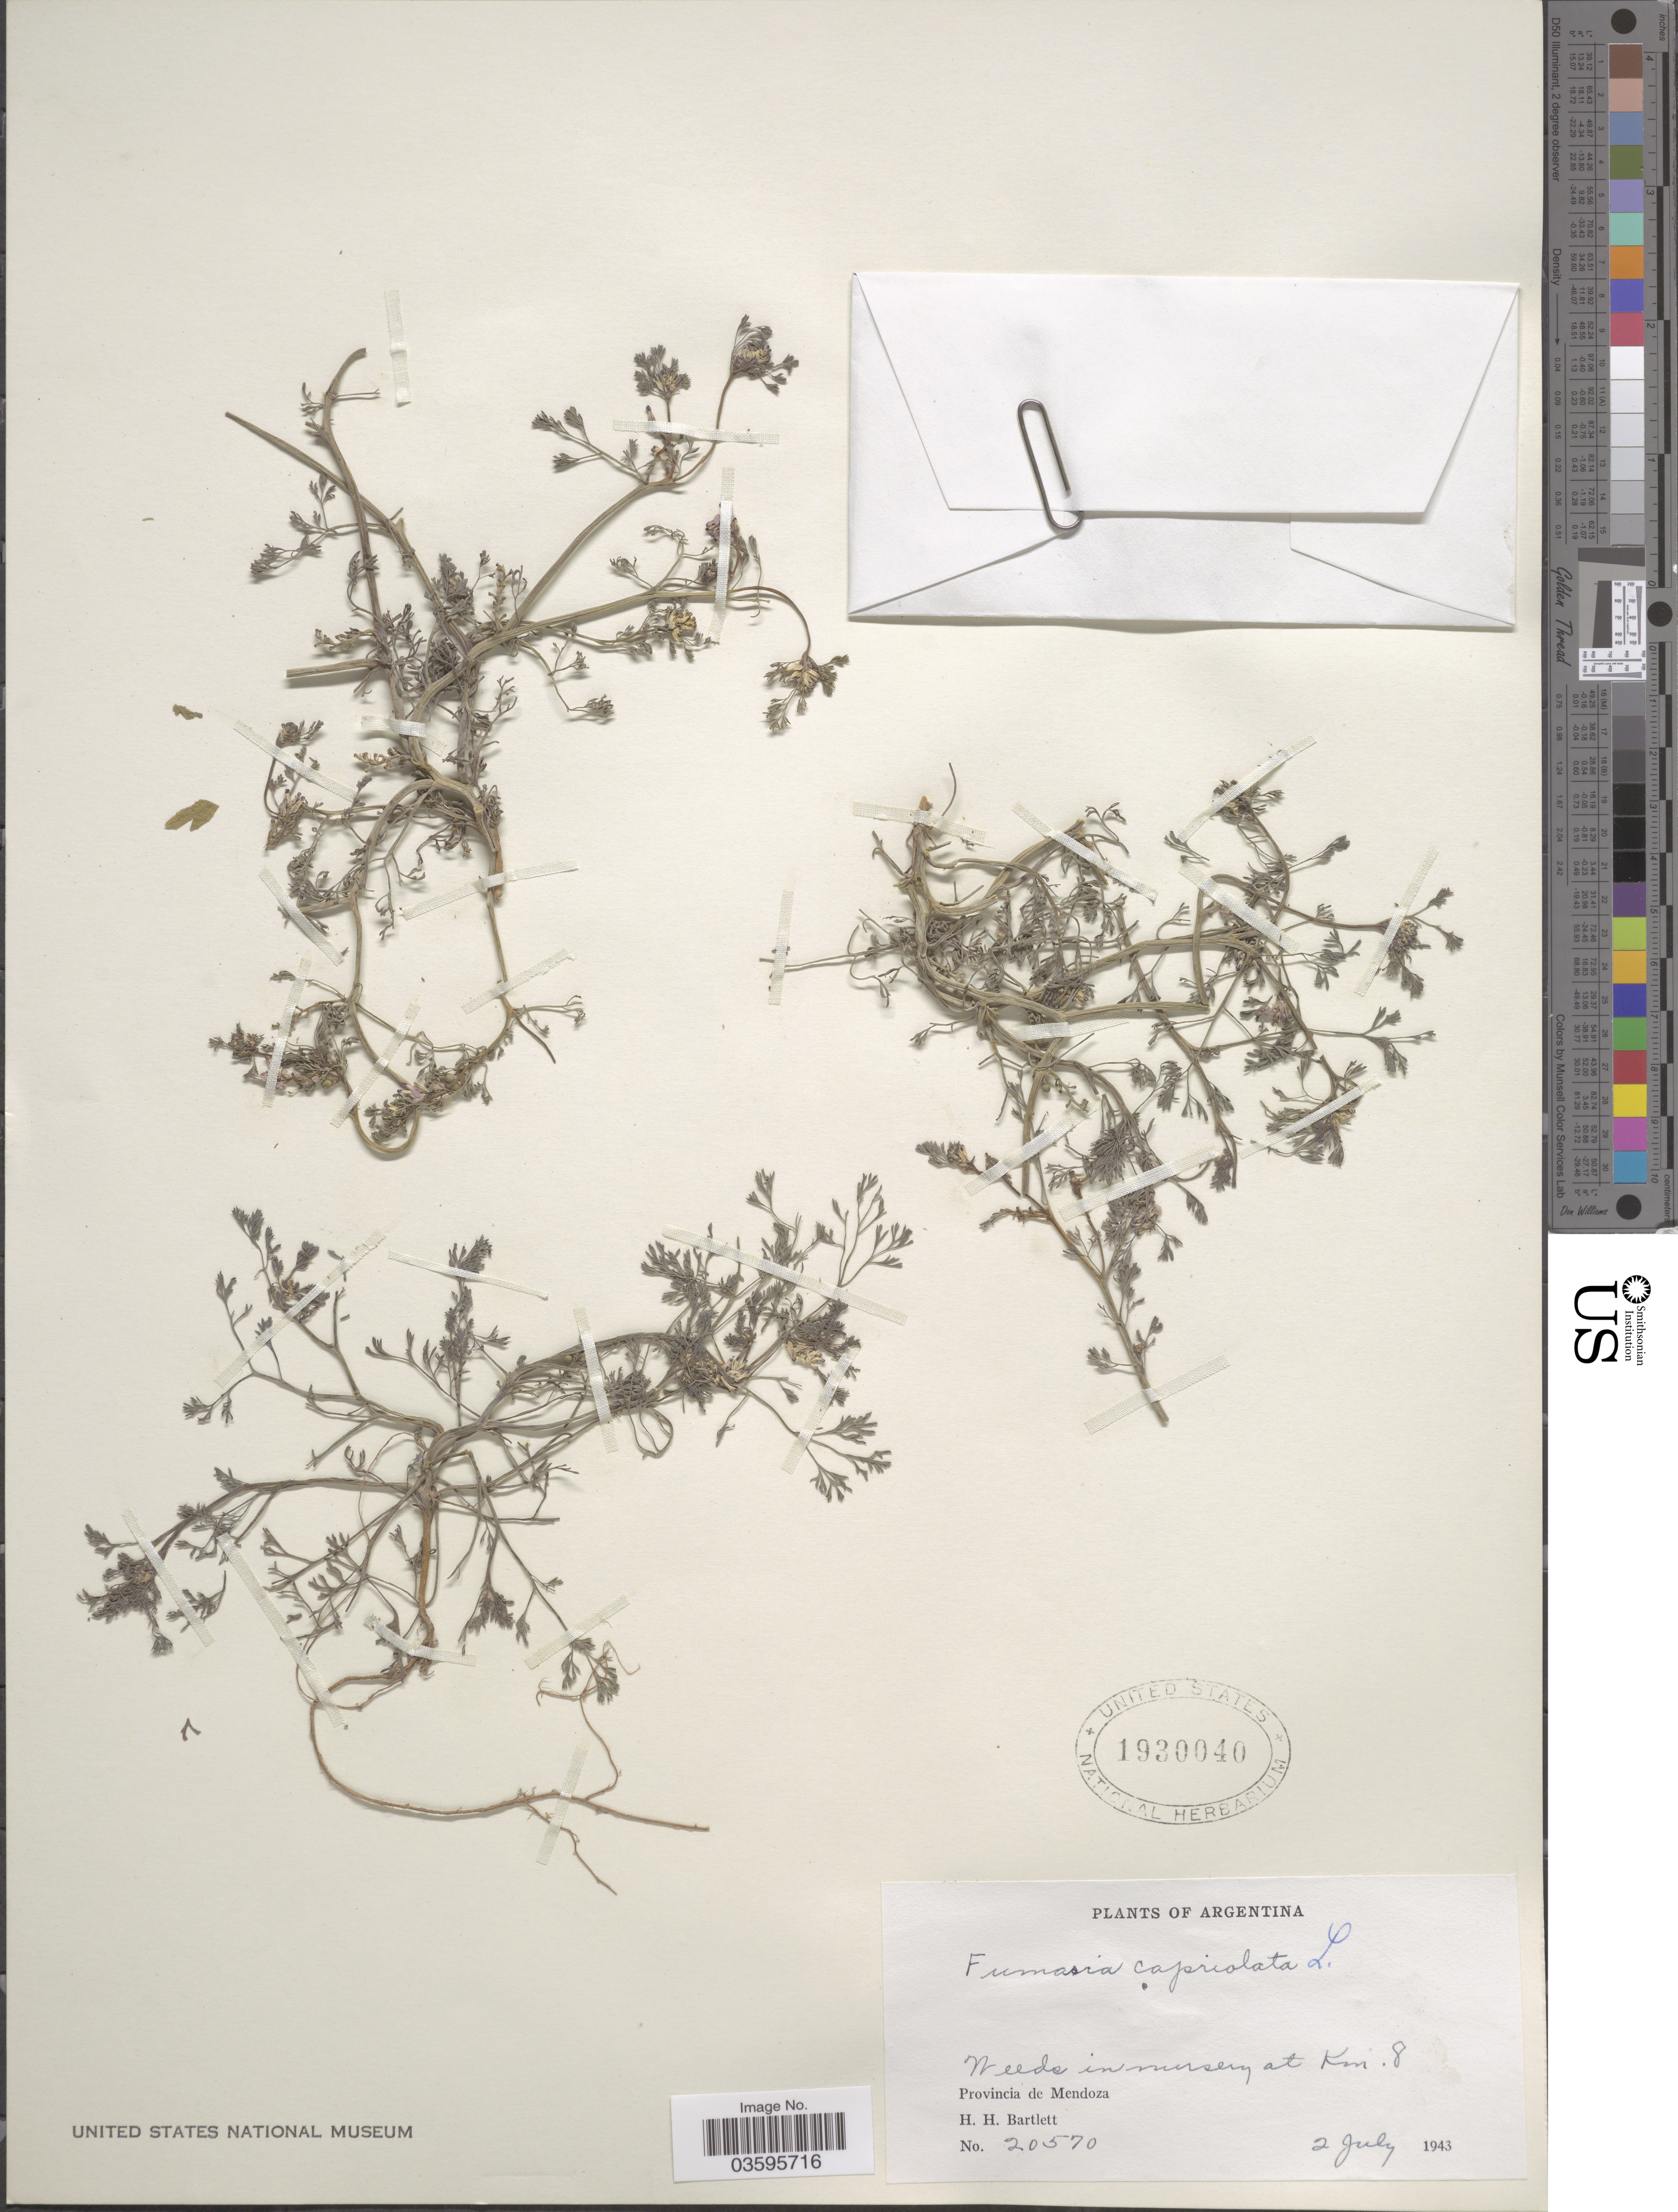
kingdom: Plantae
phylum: Tracheophyta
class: Magnoliopsida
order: Ranunculales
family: Papaveraceae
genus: Fumaria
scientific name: Fumaria capreolata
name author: L.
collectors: H. H. Bartlett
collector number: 20570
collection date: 1943-07-02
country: Argentina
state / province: Mendoza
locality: Weeds in nursery at Km 8. Provincia de Mendoza.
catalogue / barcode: US 1930040